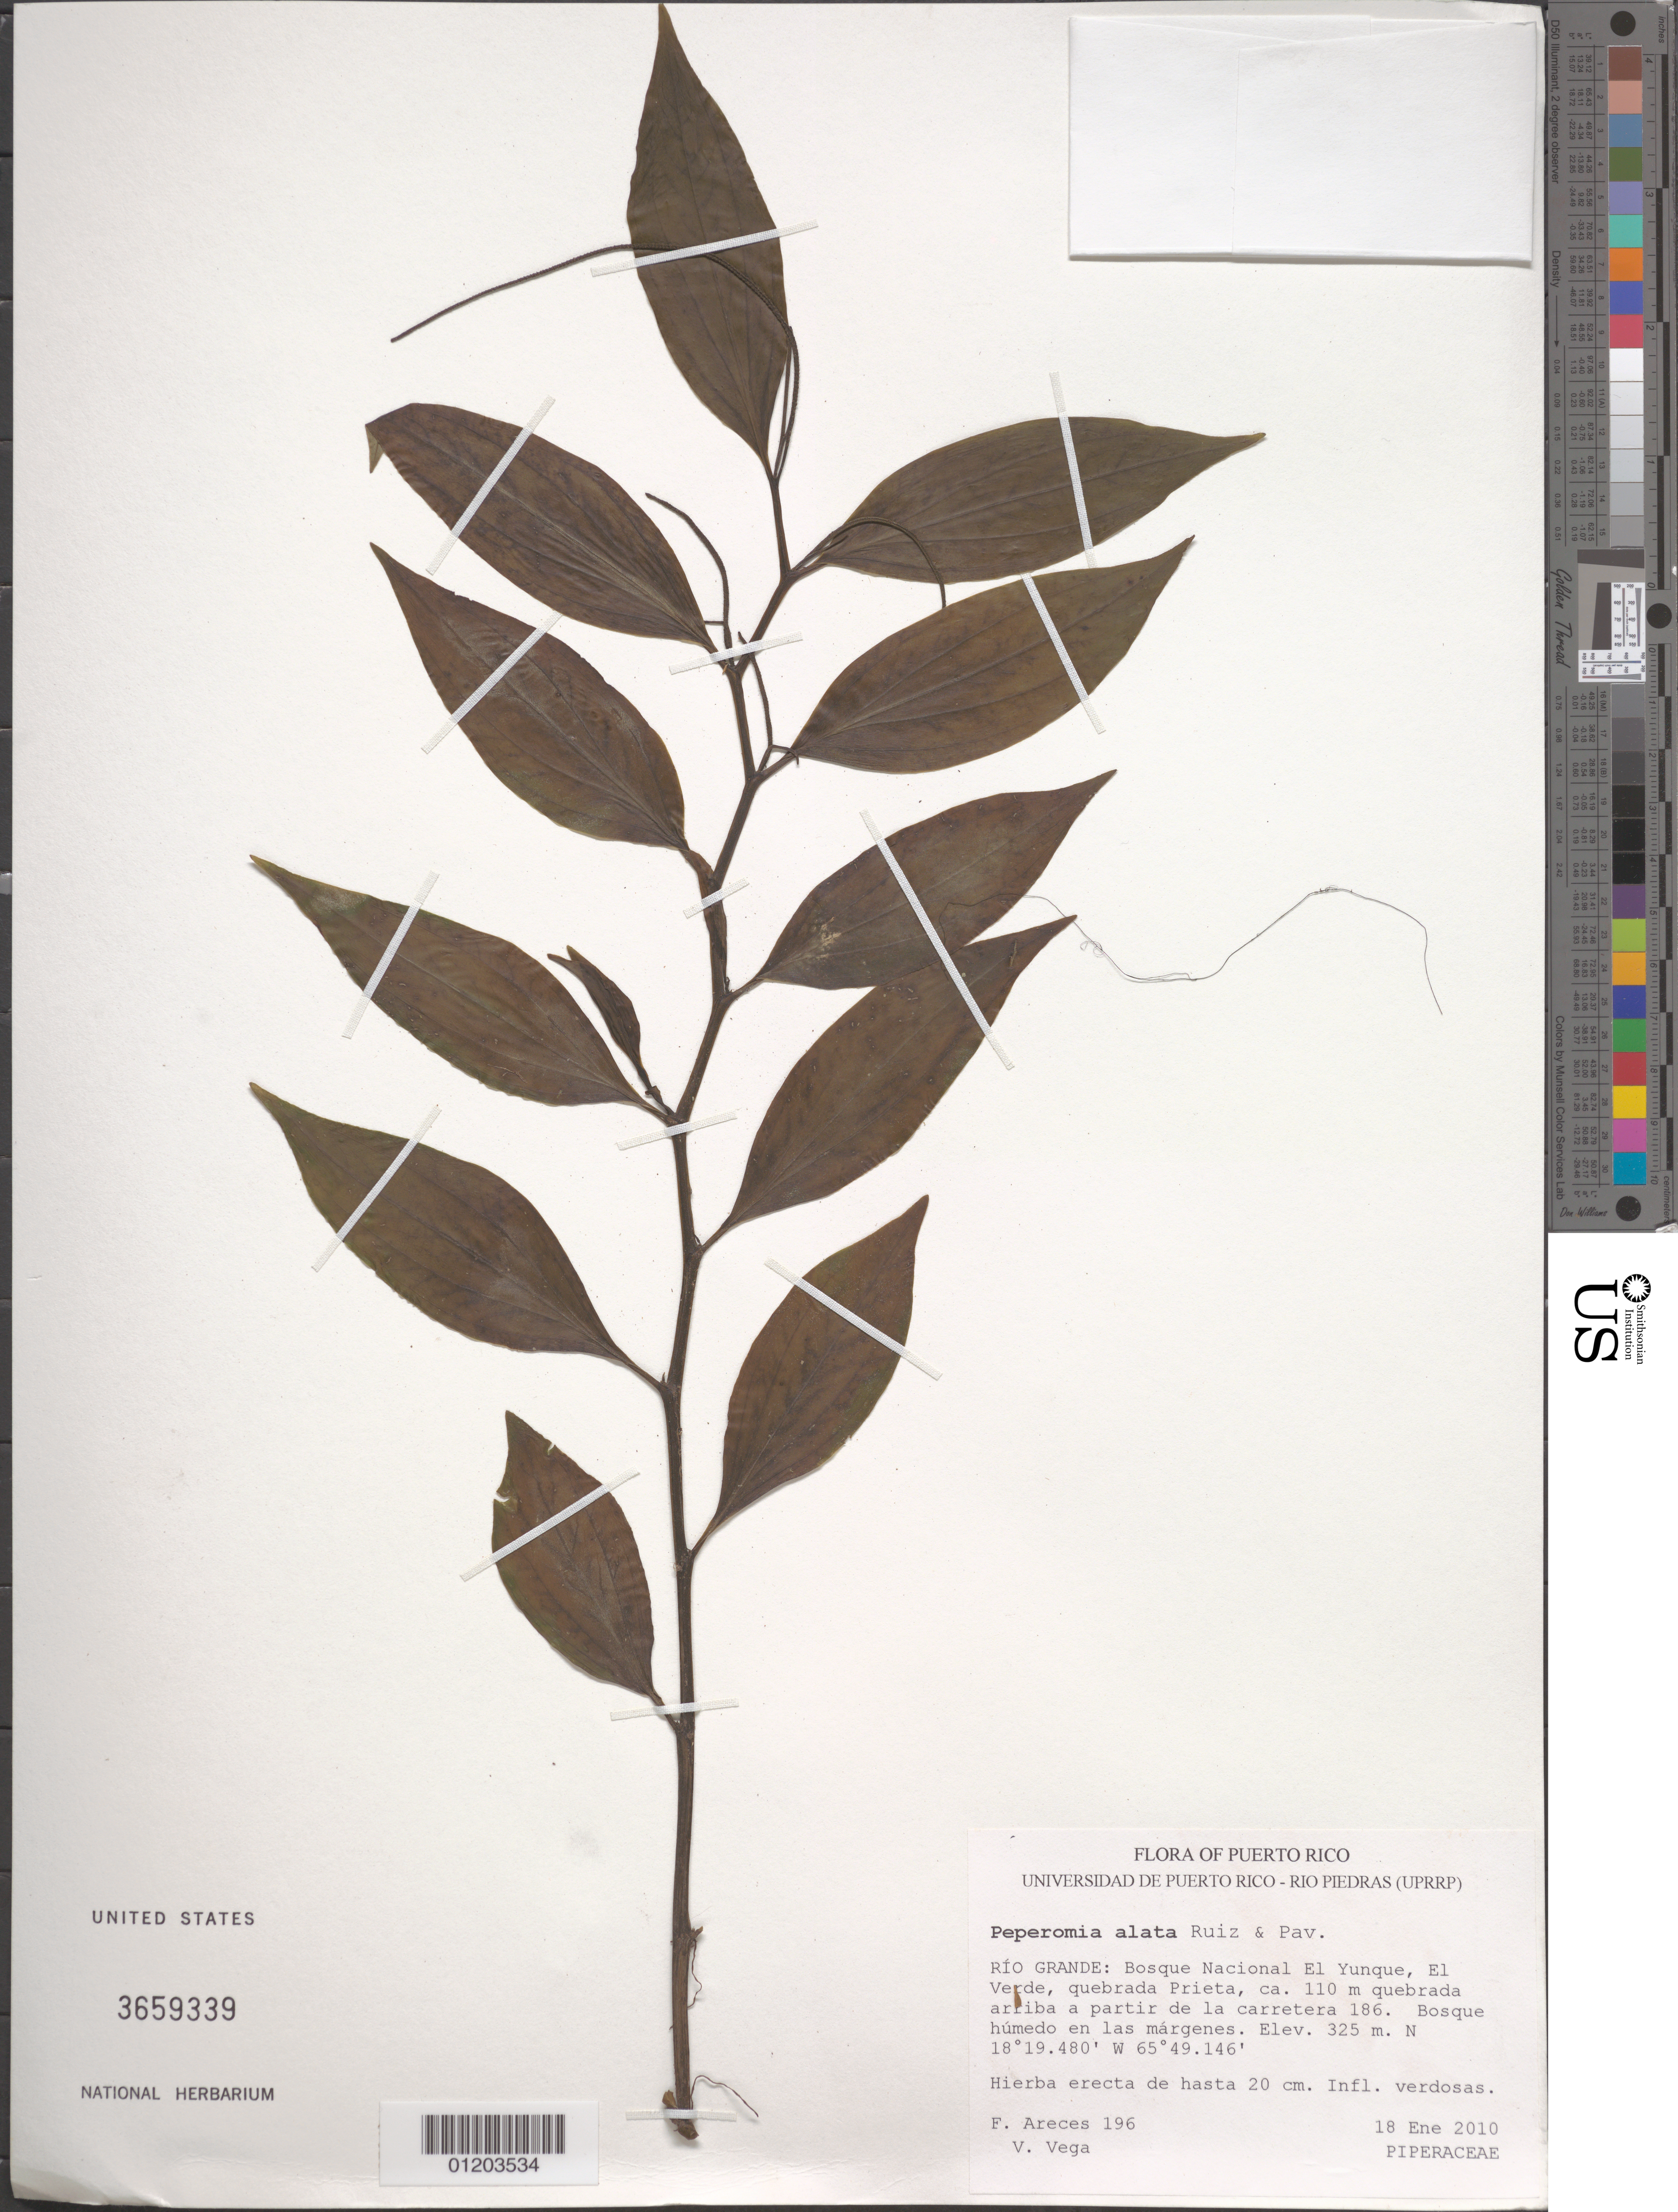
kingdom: Plantae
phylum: Tracheophyta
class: Magnoliopsida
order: Piperales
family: Piperaceae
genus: Peperomia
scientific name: Peperomia alata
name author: Ruiz & Pav.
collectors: F. Areces Berazaín & V. Vega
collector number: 196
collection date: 2010-01-18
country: Puerto Rico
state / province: Río Grande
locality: Bosque Nacional El Yunque, El Verde, quebrada Prieta, ca. 110 m quebrada arriba a partir de la carretera 186.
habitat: Bosque húmedo en las márgenes.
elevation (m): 325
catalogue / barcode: US 3659339